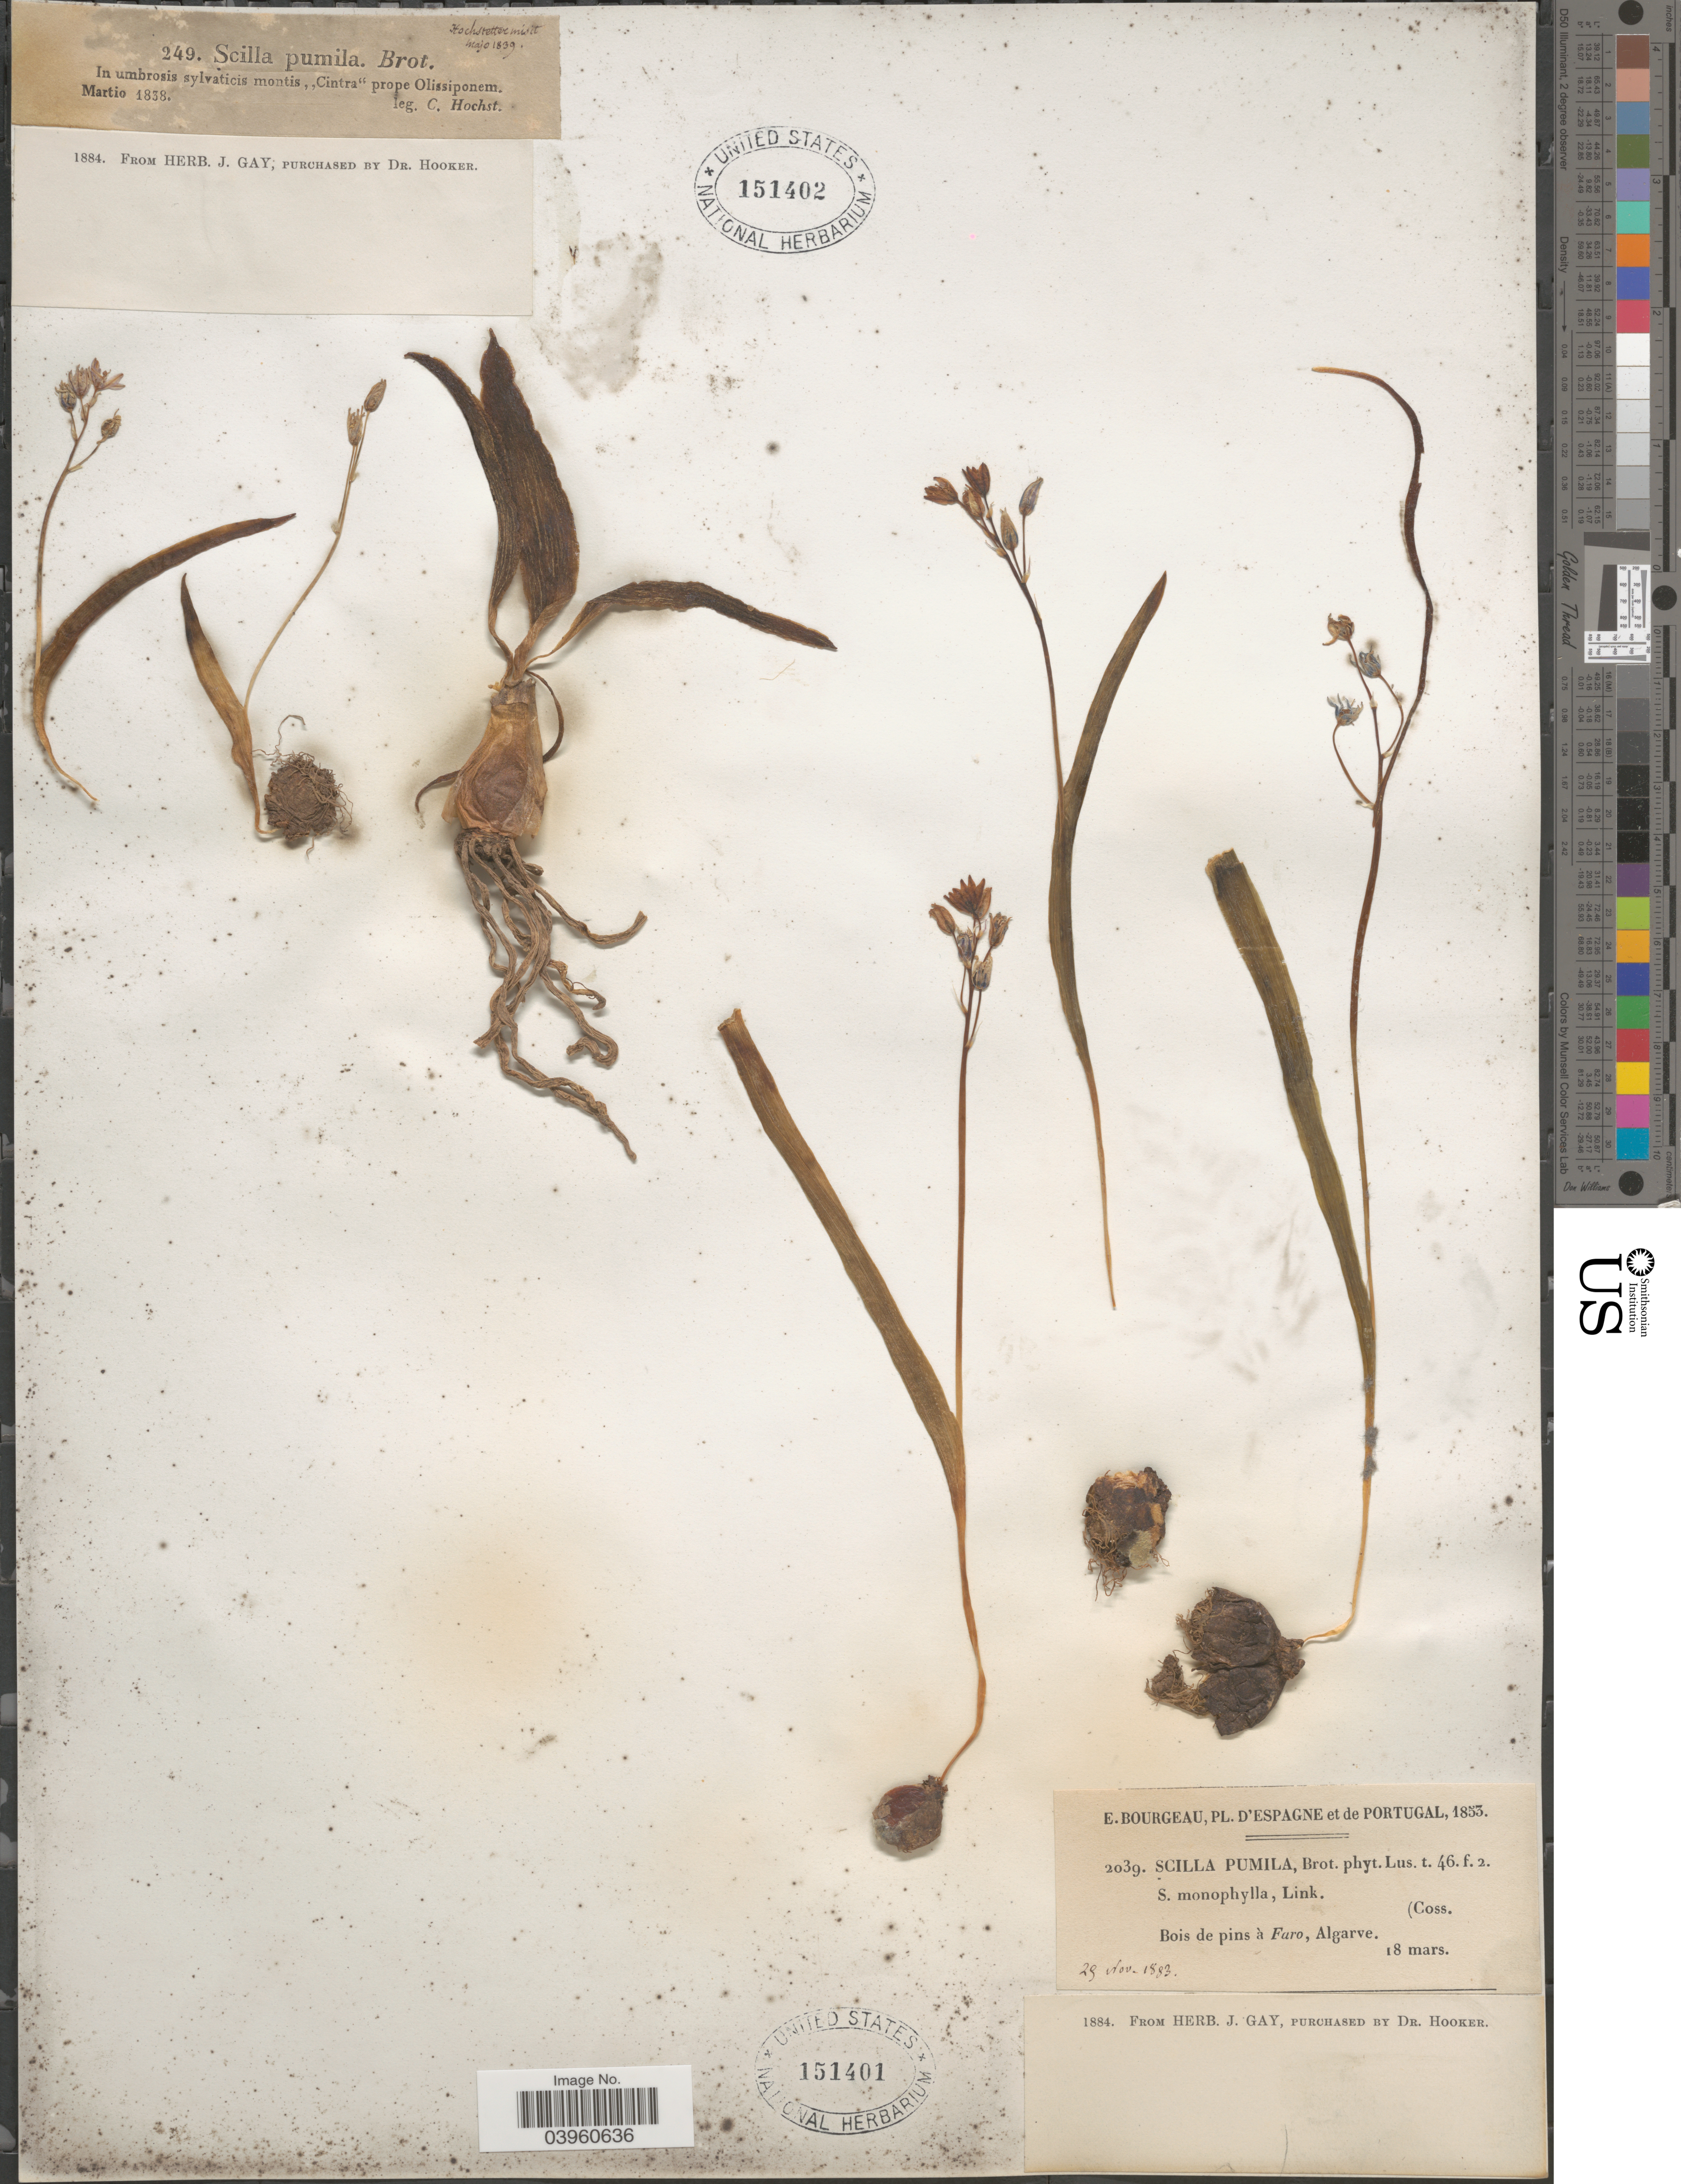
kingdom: Plantae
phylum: Tracheophyta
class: Liliopsida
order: Asparagales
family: Asparagaceae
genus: Scilla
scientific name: Scilla pumila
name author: Brot.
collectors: C. Hochst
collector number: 249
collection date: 1838-03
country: Portugal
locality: In umbrosis sylvaticis montis "Cintra" prope Olissiponem.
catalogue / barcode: US 151402